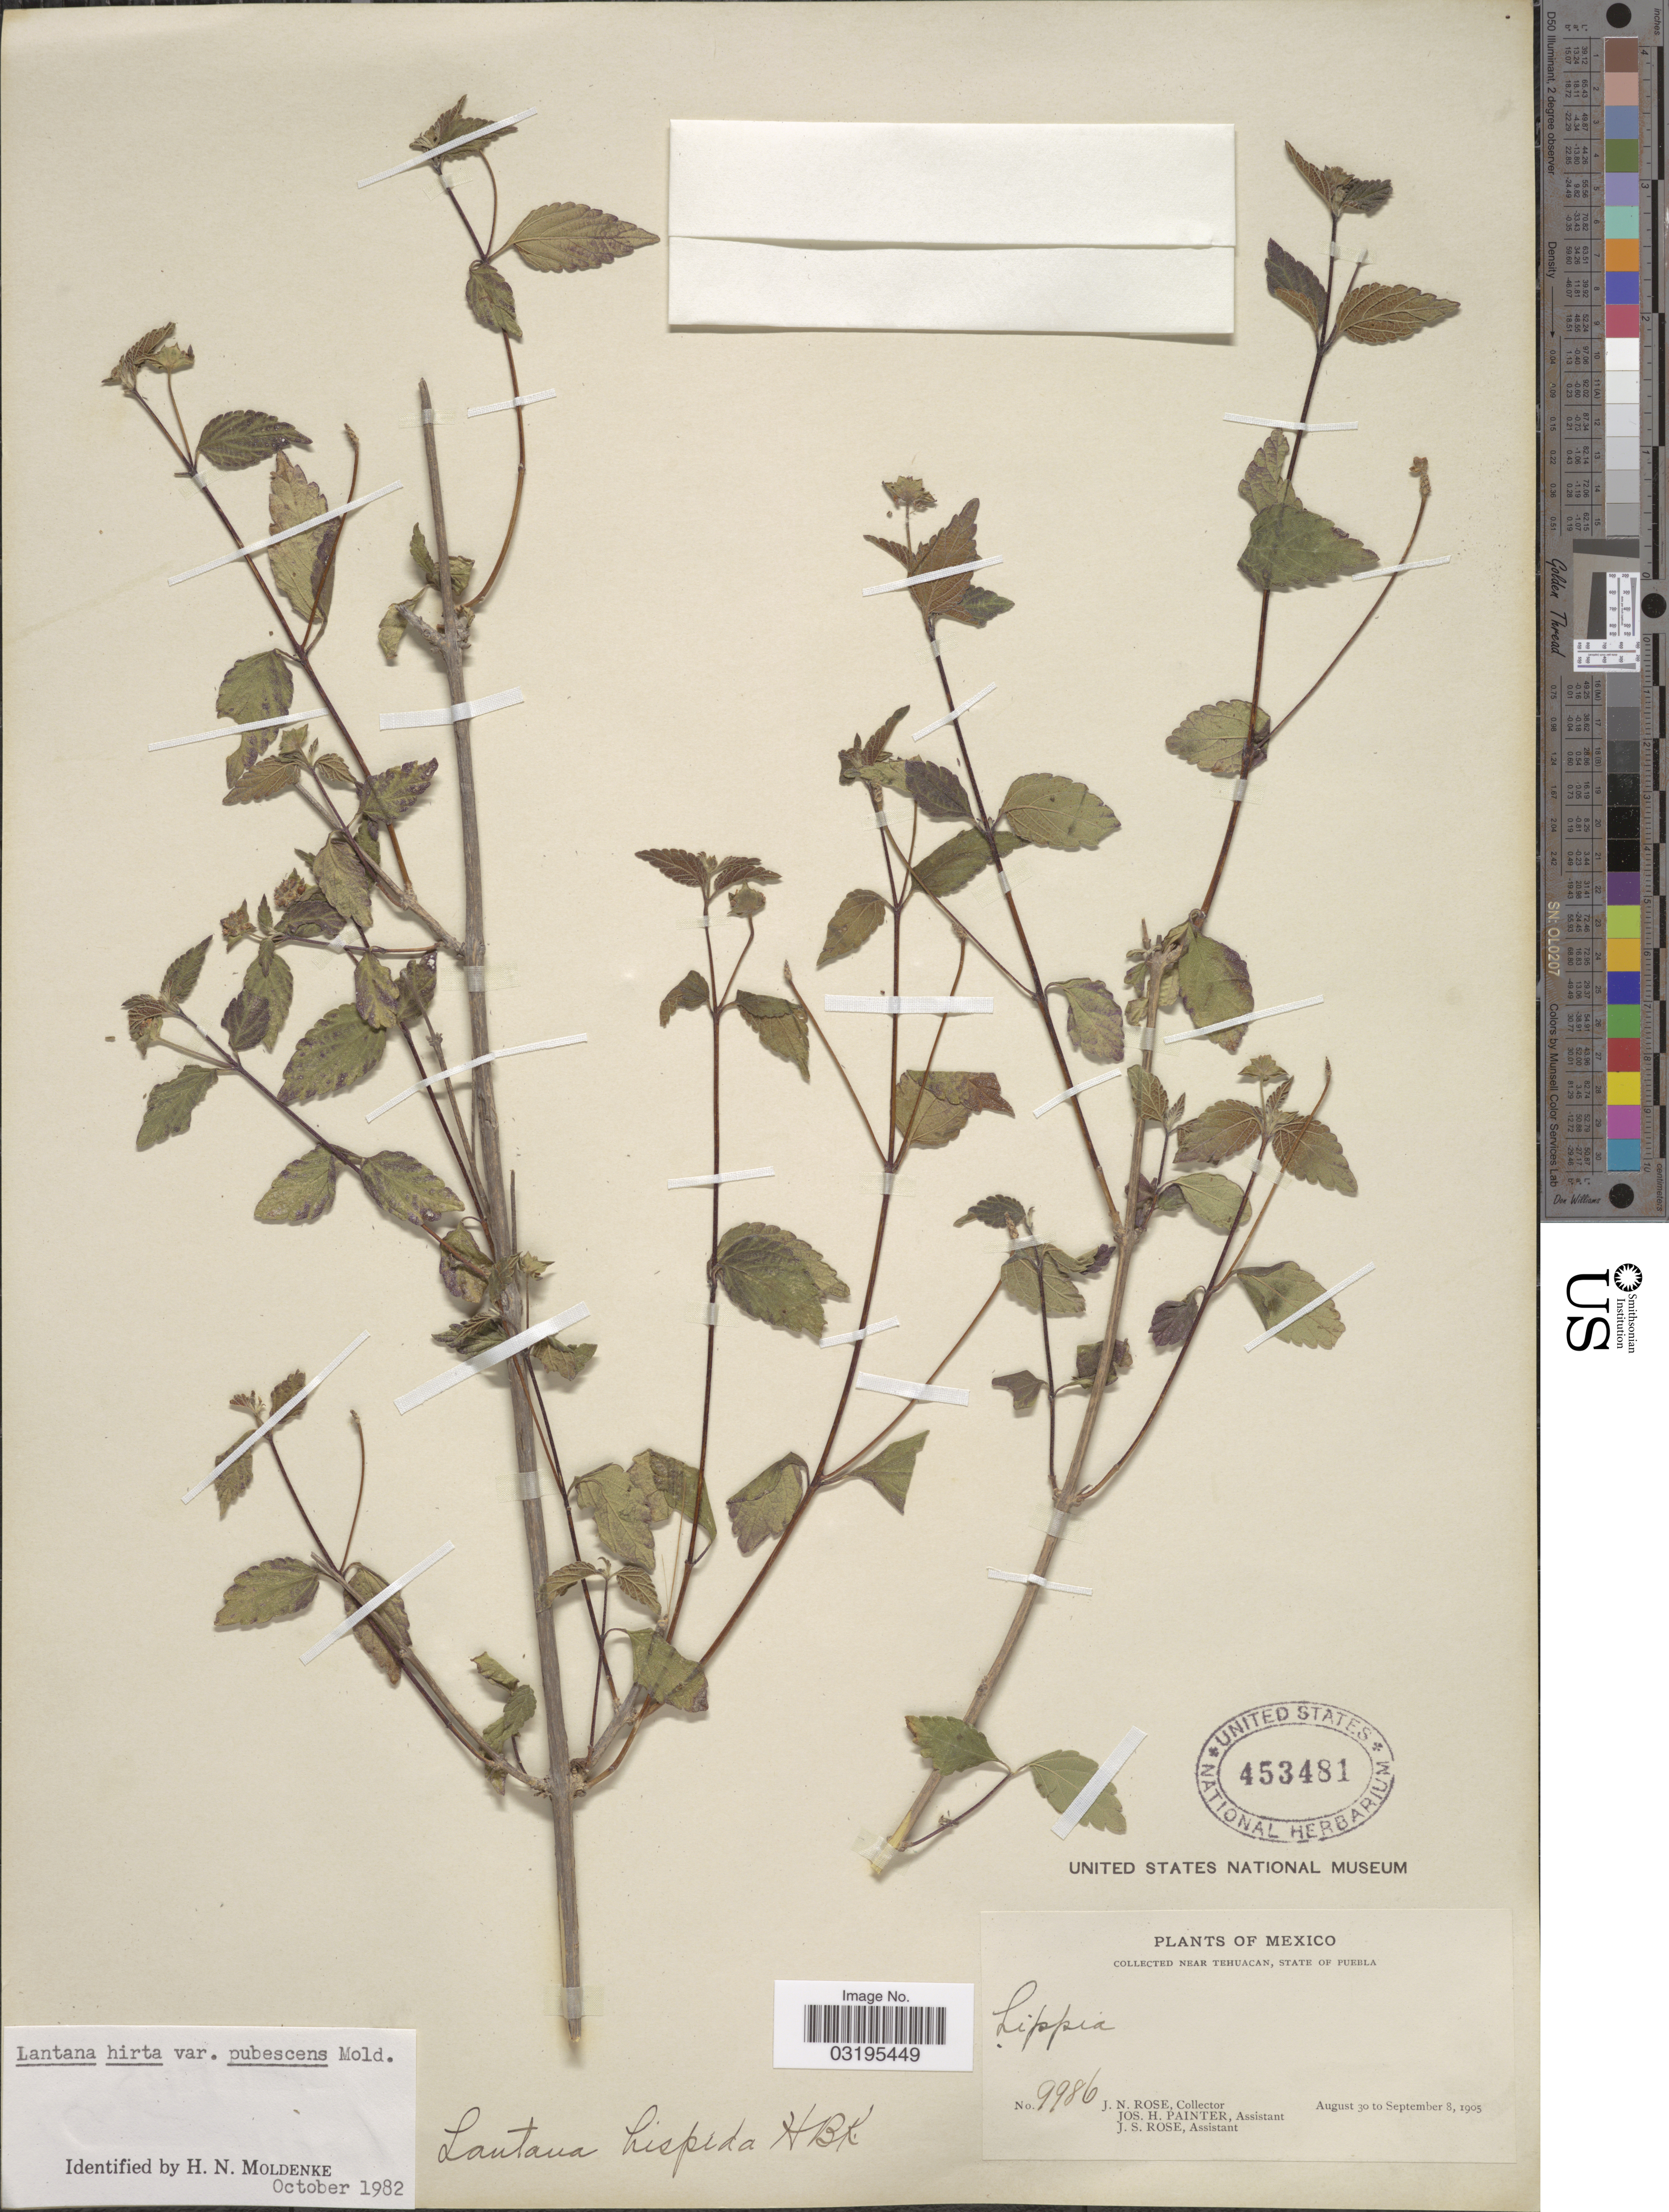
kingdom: Plantae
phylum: Tracheophyta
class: Magnoliopsida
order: Lamiales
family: Verbenaceae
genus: Lantana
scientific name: Lantana hirta var. pubescens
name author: Moldenke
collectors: J. N. Rose, J. H. Painter & J. S. Rose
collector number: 9986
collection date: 1905-08-30/1905-09-08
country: Mexico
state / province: Puebla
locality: Near Tehuacan.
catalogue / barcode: US 453481